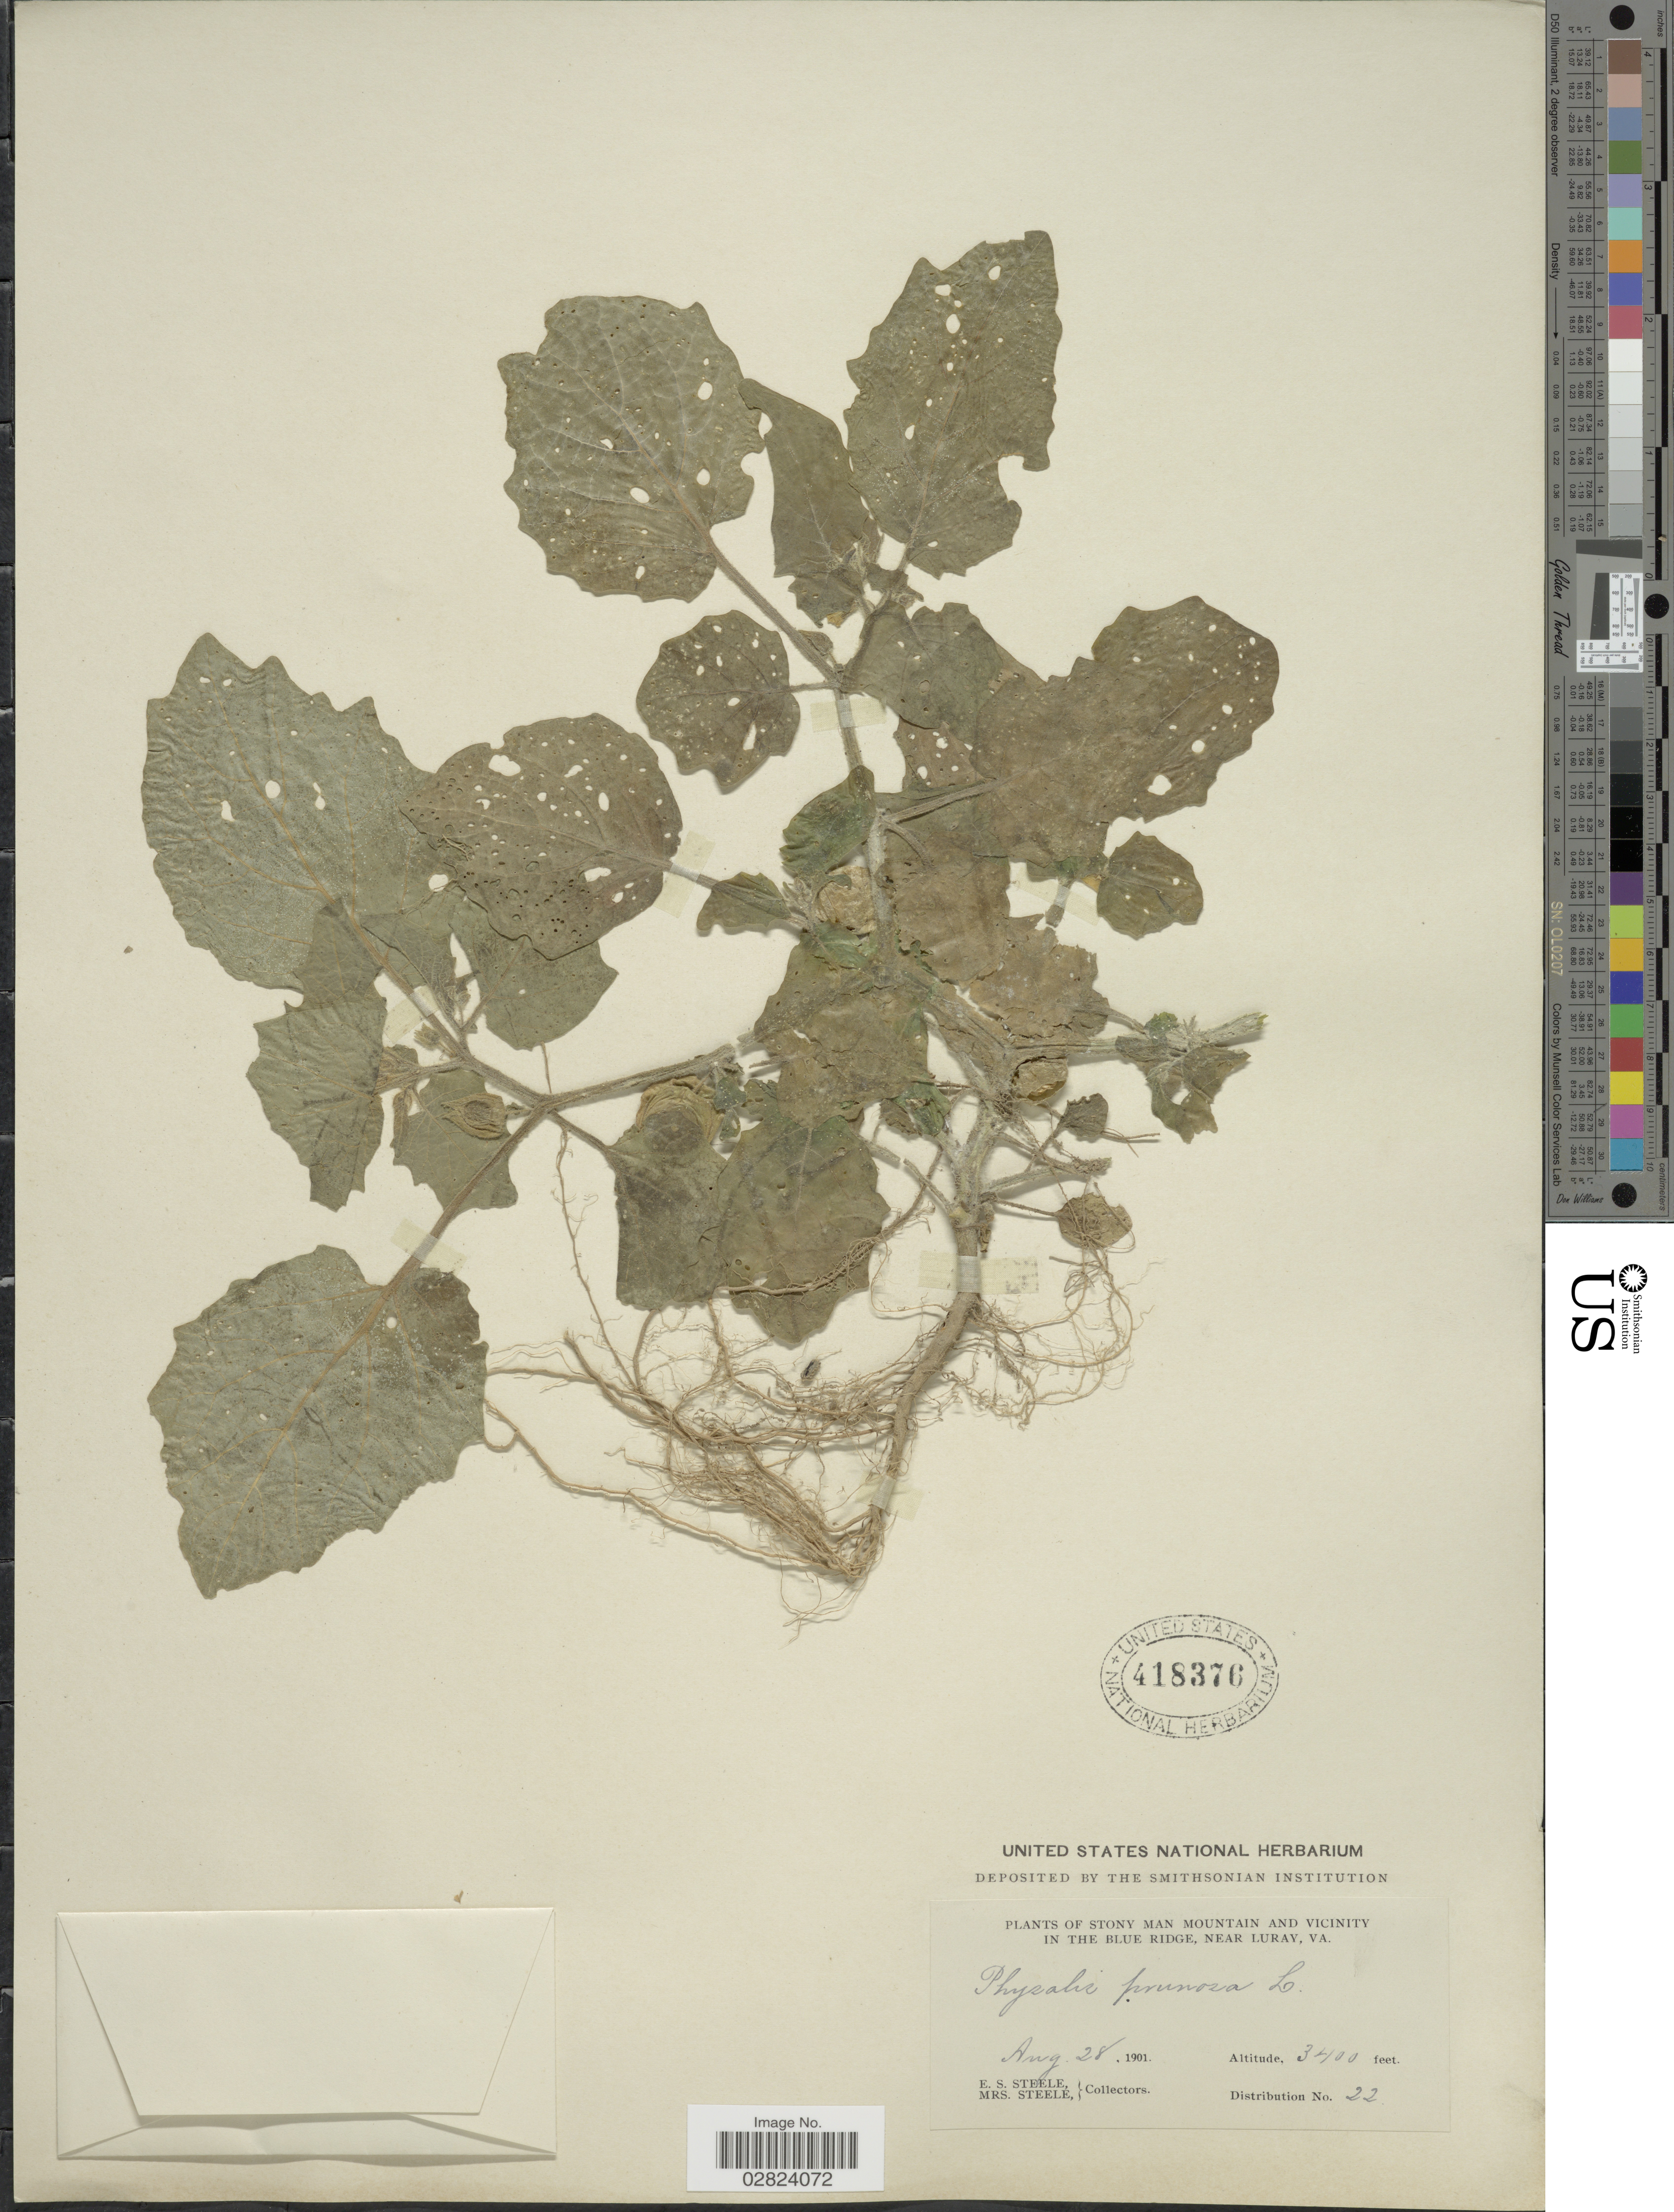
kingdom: Plantae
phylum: Tracheophyta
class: Magnoliopsida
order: Solanales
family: Solanaceae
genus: Physalis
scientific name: Physalis pruinosa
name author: L.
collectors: E. Steele & Mrs. E. S. Steele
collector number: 22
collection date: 1901-08-28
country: United States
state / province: Virginia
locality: Stony Man Mountain and Vicinity in the Blue Ridge, near Luray.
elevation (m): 1036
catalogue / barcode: US 418376